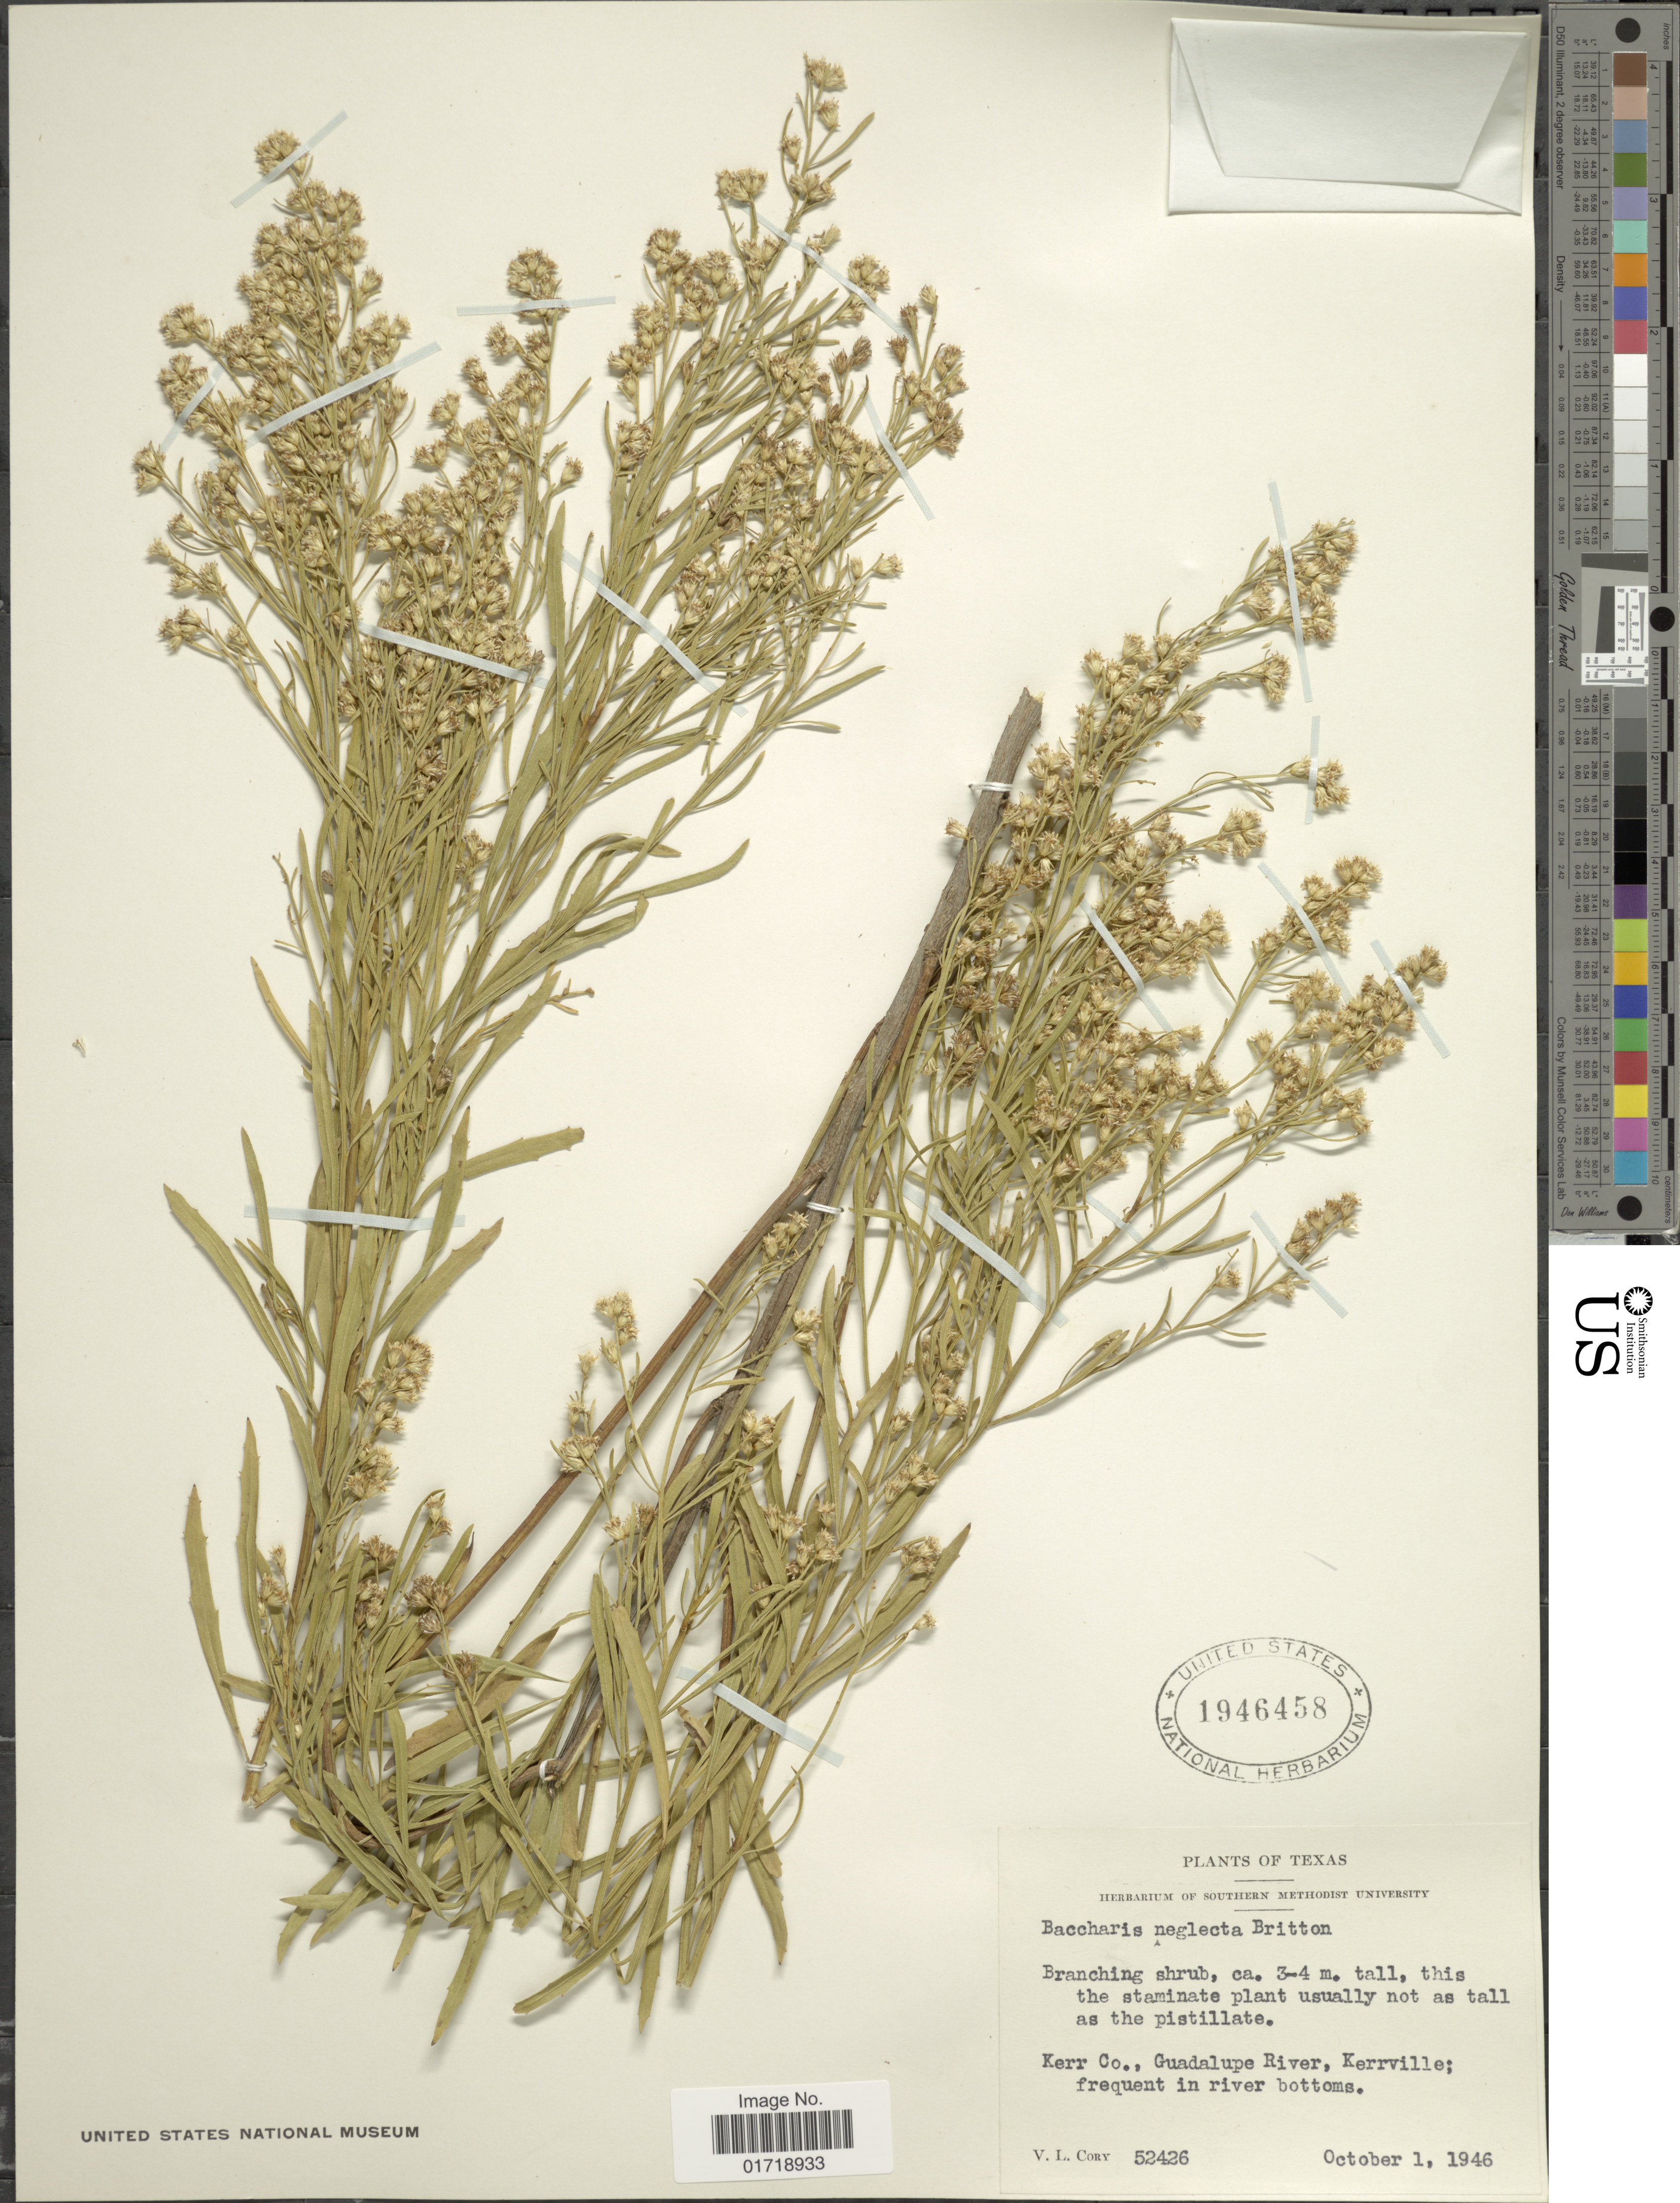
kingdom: Plantae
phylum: Tracheophyta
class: Magnoliopsida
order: Asterales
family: Asteraceae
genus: Baccharis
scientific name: Baccharis neglecta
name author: Britton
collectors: V. Cory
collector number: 52426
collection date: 1946-10-01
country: United States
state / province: Texas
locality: Kerr Co., Guadalupe River, Kerrville, frequent in river bottoms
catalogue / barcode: US 1946458